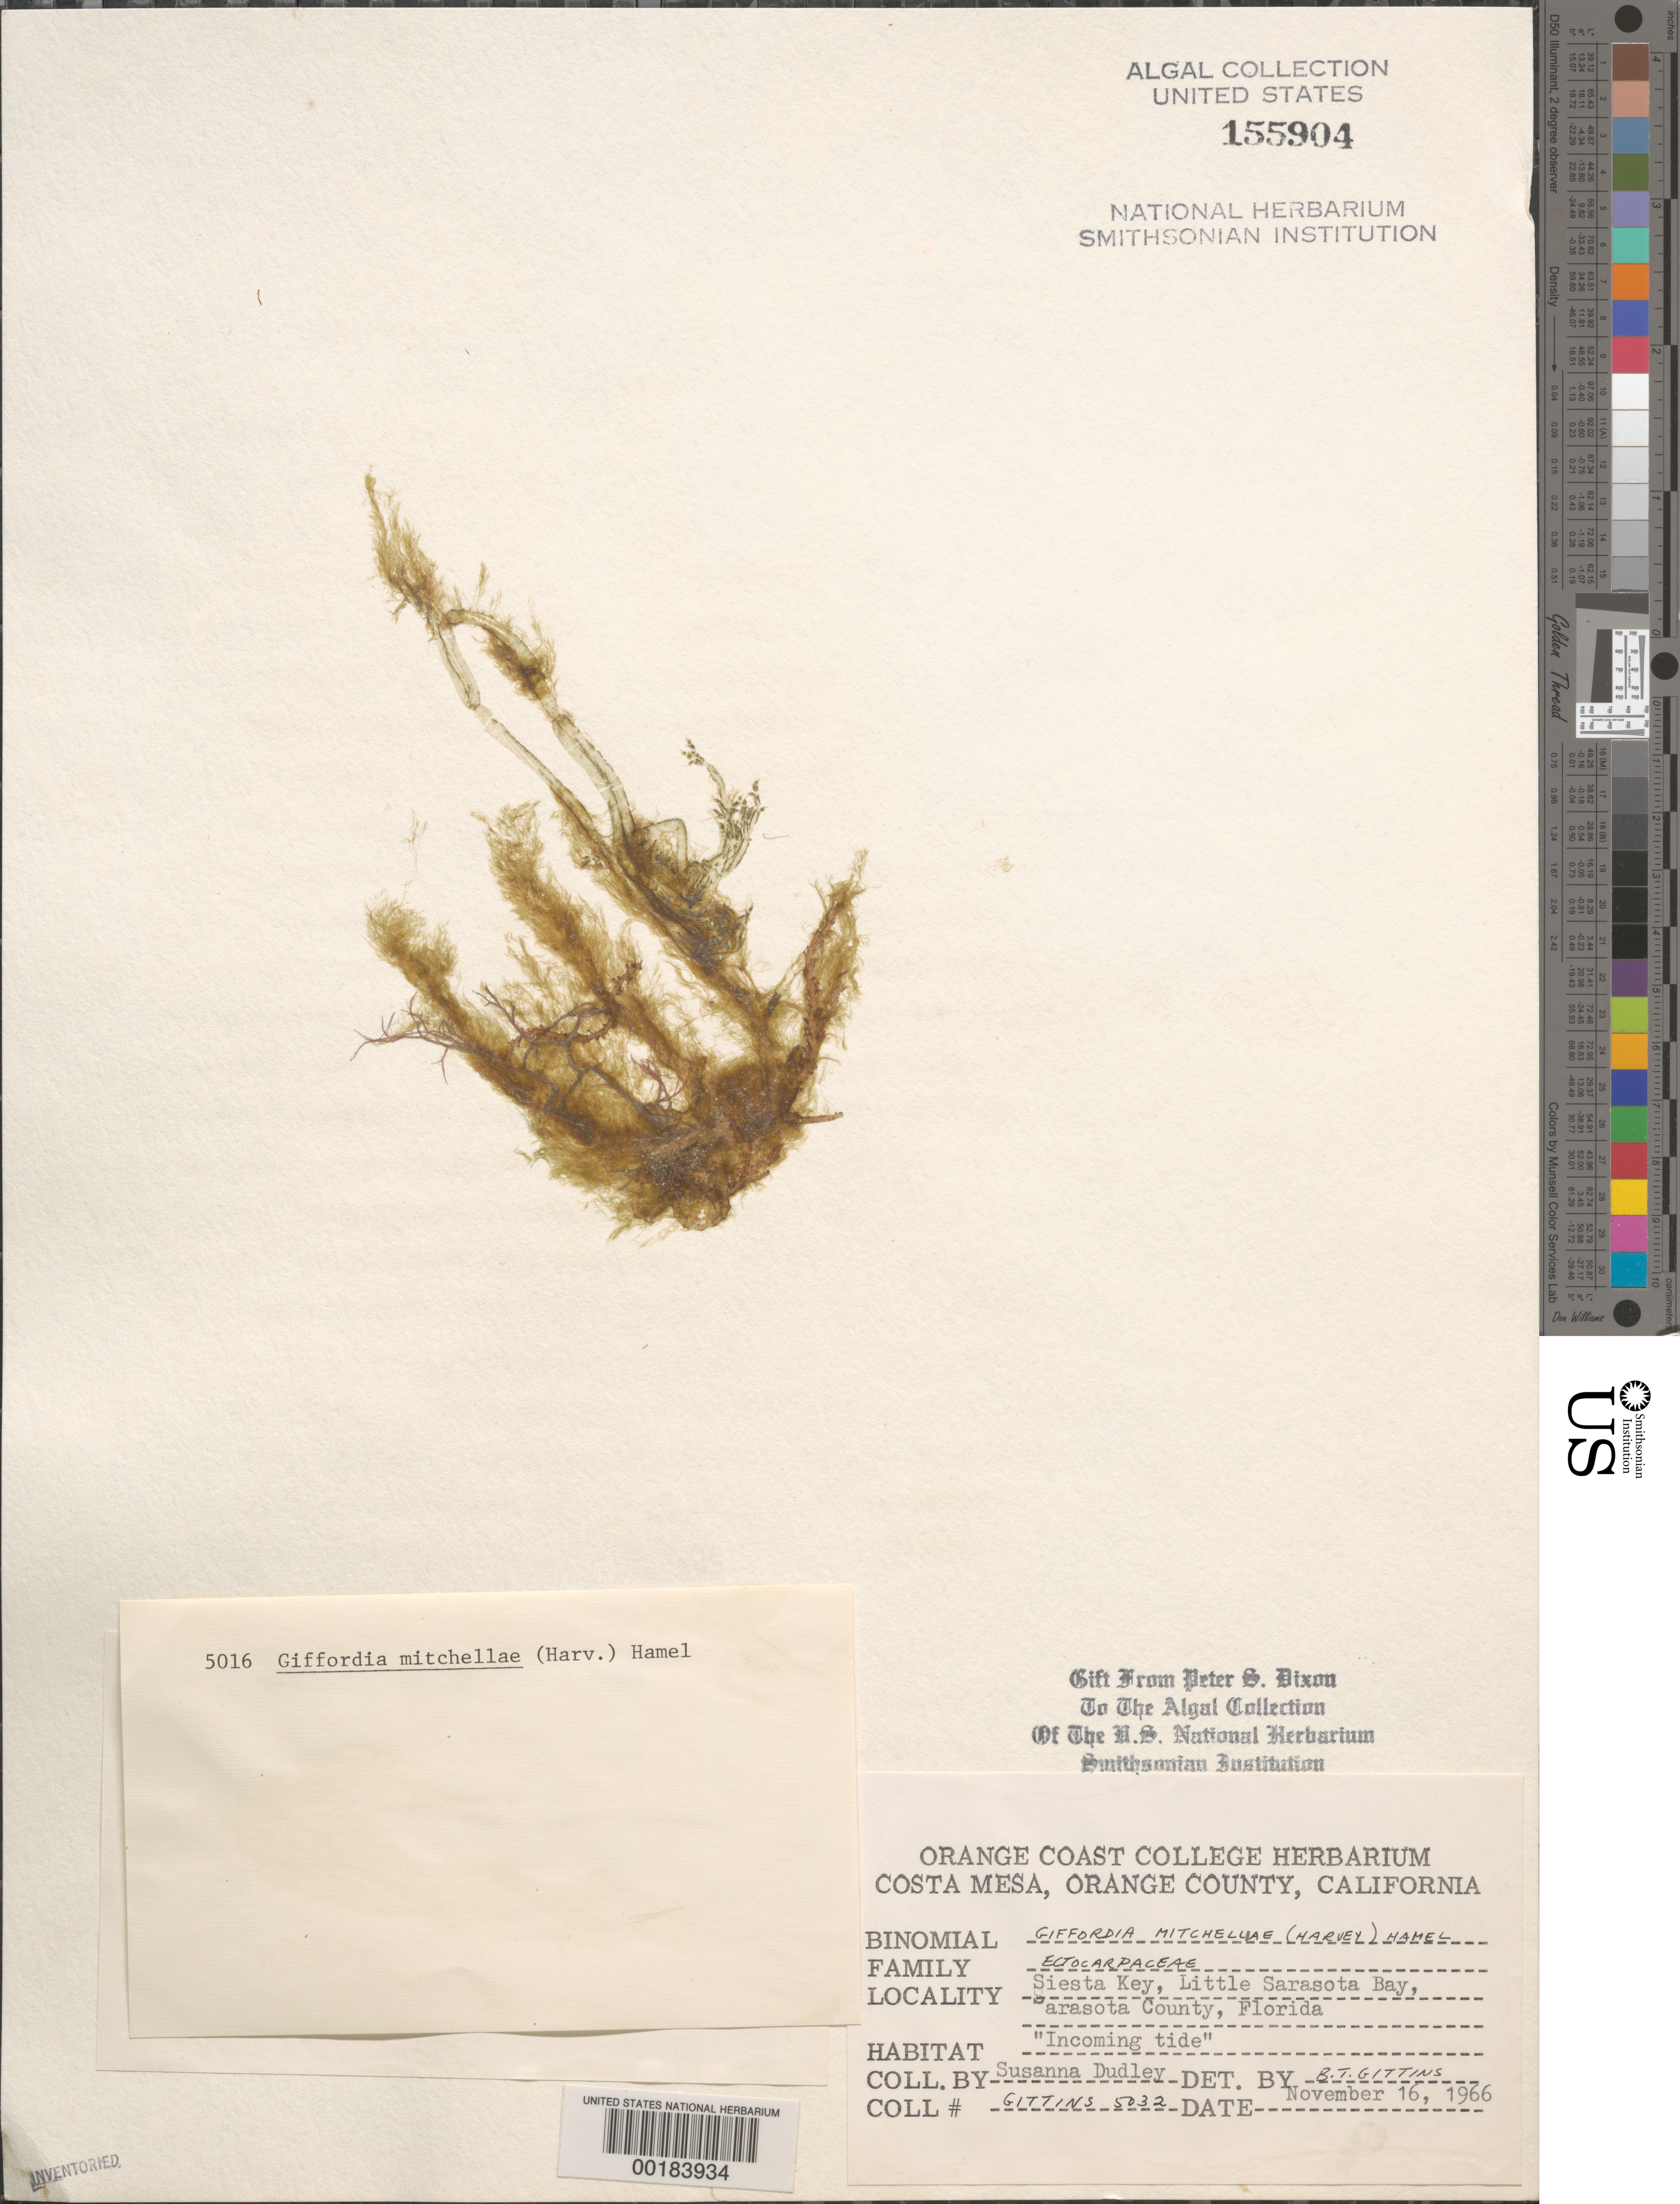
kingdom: Chromista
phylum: Ochrophyta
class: Phaeophyceae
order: Ectocarpales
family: Acinetosporaceae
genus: Feldmannia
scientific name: Feldmannia mitchelliae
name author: (Harv.) H.-S. Kim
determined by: Algae name updating Project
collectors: S. Dudley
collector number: BTG 5032 & PSD 5034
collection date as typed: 16 Nov 1966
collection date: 1966-11-16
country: United States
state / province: Florida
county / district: Sarasota County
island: Siesta Key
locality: Little Sarasota Bay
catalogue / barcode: US 155904